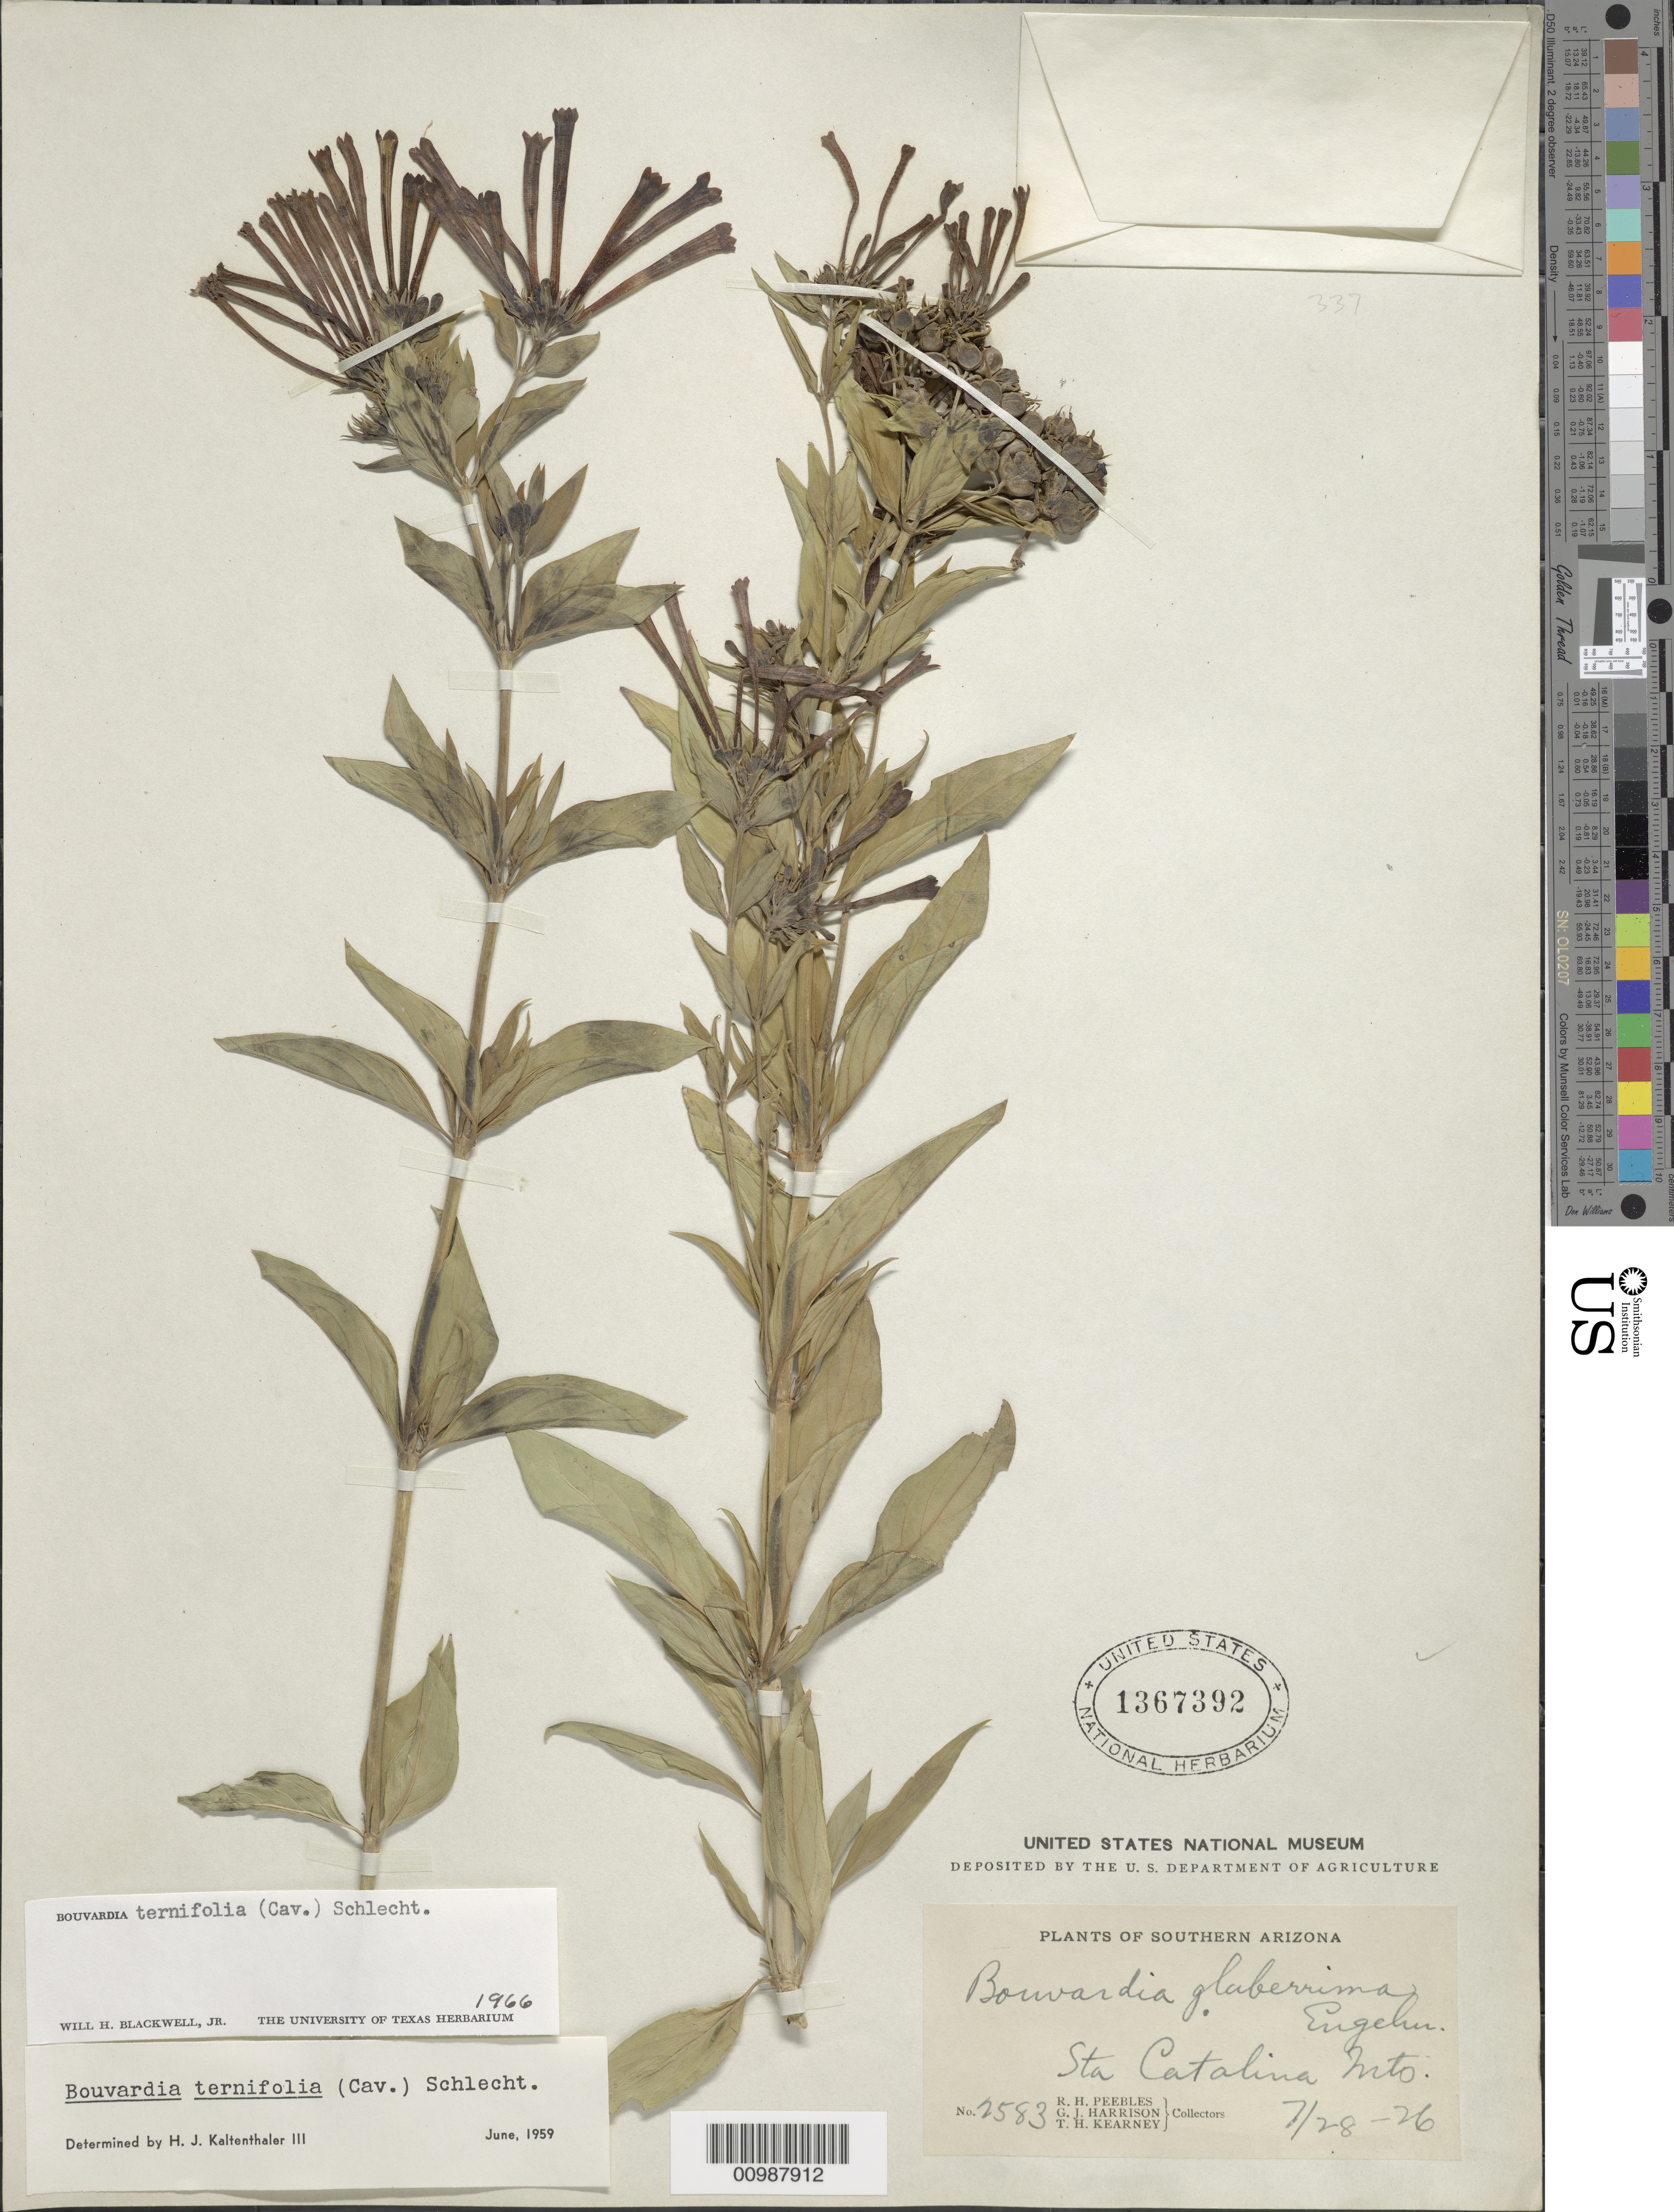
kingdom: Plantae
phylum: Tracheophyta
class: Magnoliopsida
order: Gentianales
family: Rubiaceae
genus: Bouvardia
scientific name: Bouvardia ternifolia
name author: (Cav.) Schltdl.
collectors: R. H. Peebles & G. J. Harrison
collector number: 2583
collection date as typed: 28 Jul 1926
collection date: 1926-07-28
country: United States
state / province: Arizona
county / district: Pima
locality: Santa Catalina Mountains.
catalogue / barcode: US 1367392